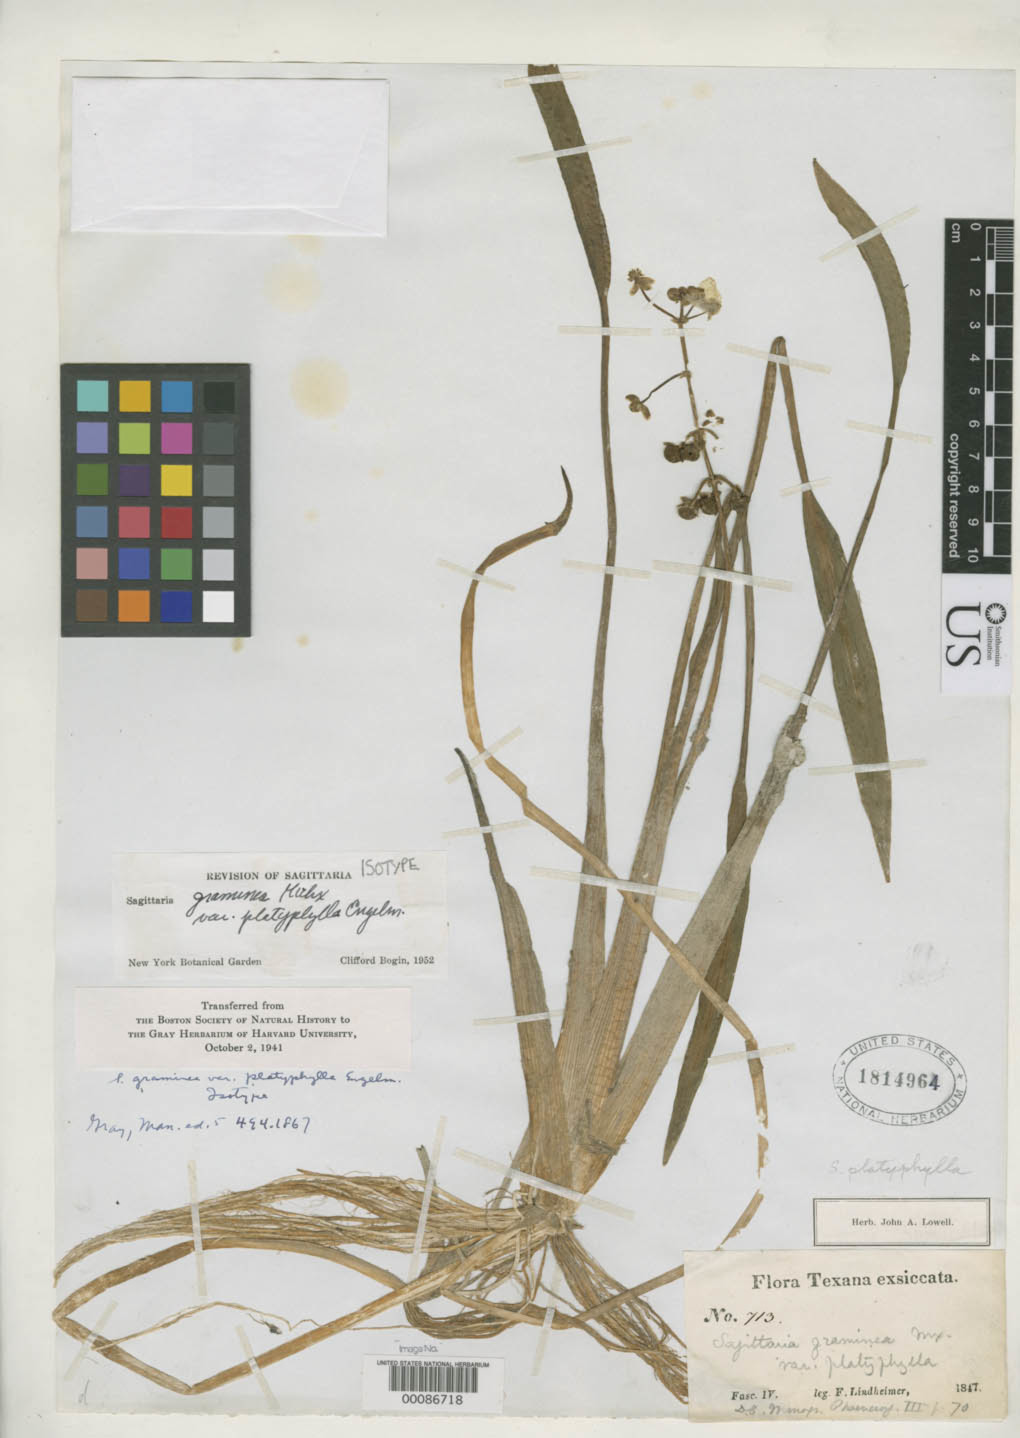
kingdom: Plantae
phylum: Tracheophyta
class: Liliopsida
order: Alismatales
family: Alismataceae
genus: Sagittaria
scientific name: Sagittaria graminea var. platyphylla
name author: Engelm. in A. Gray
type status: Isolectotype; Syntype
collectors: F. J. Lindheimer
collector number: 713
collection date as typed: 1847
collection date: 1847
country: United States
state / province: Texas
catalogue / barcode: US 1814964